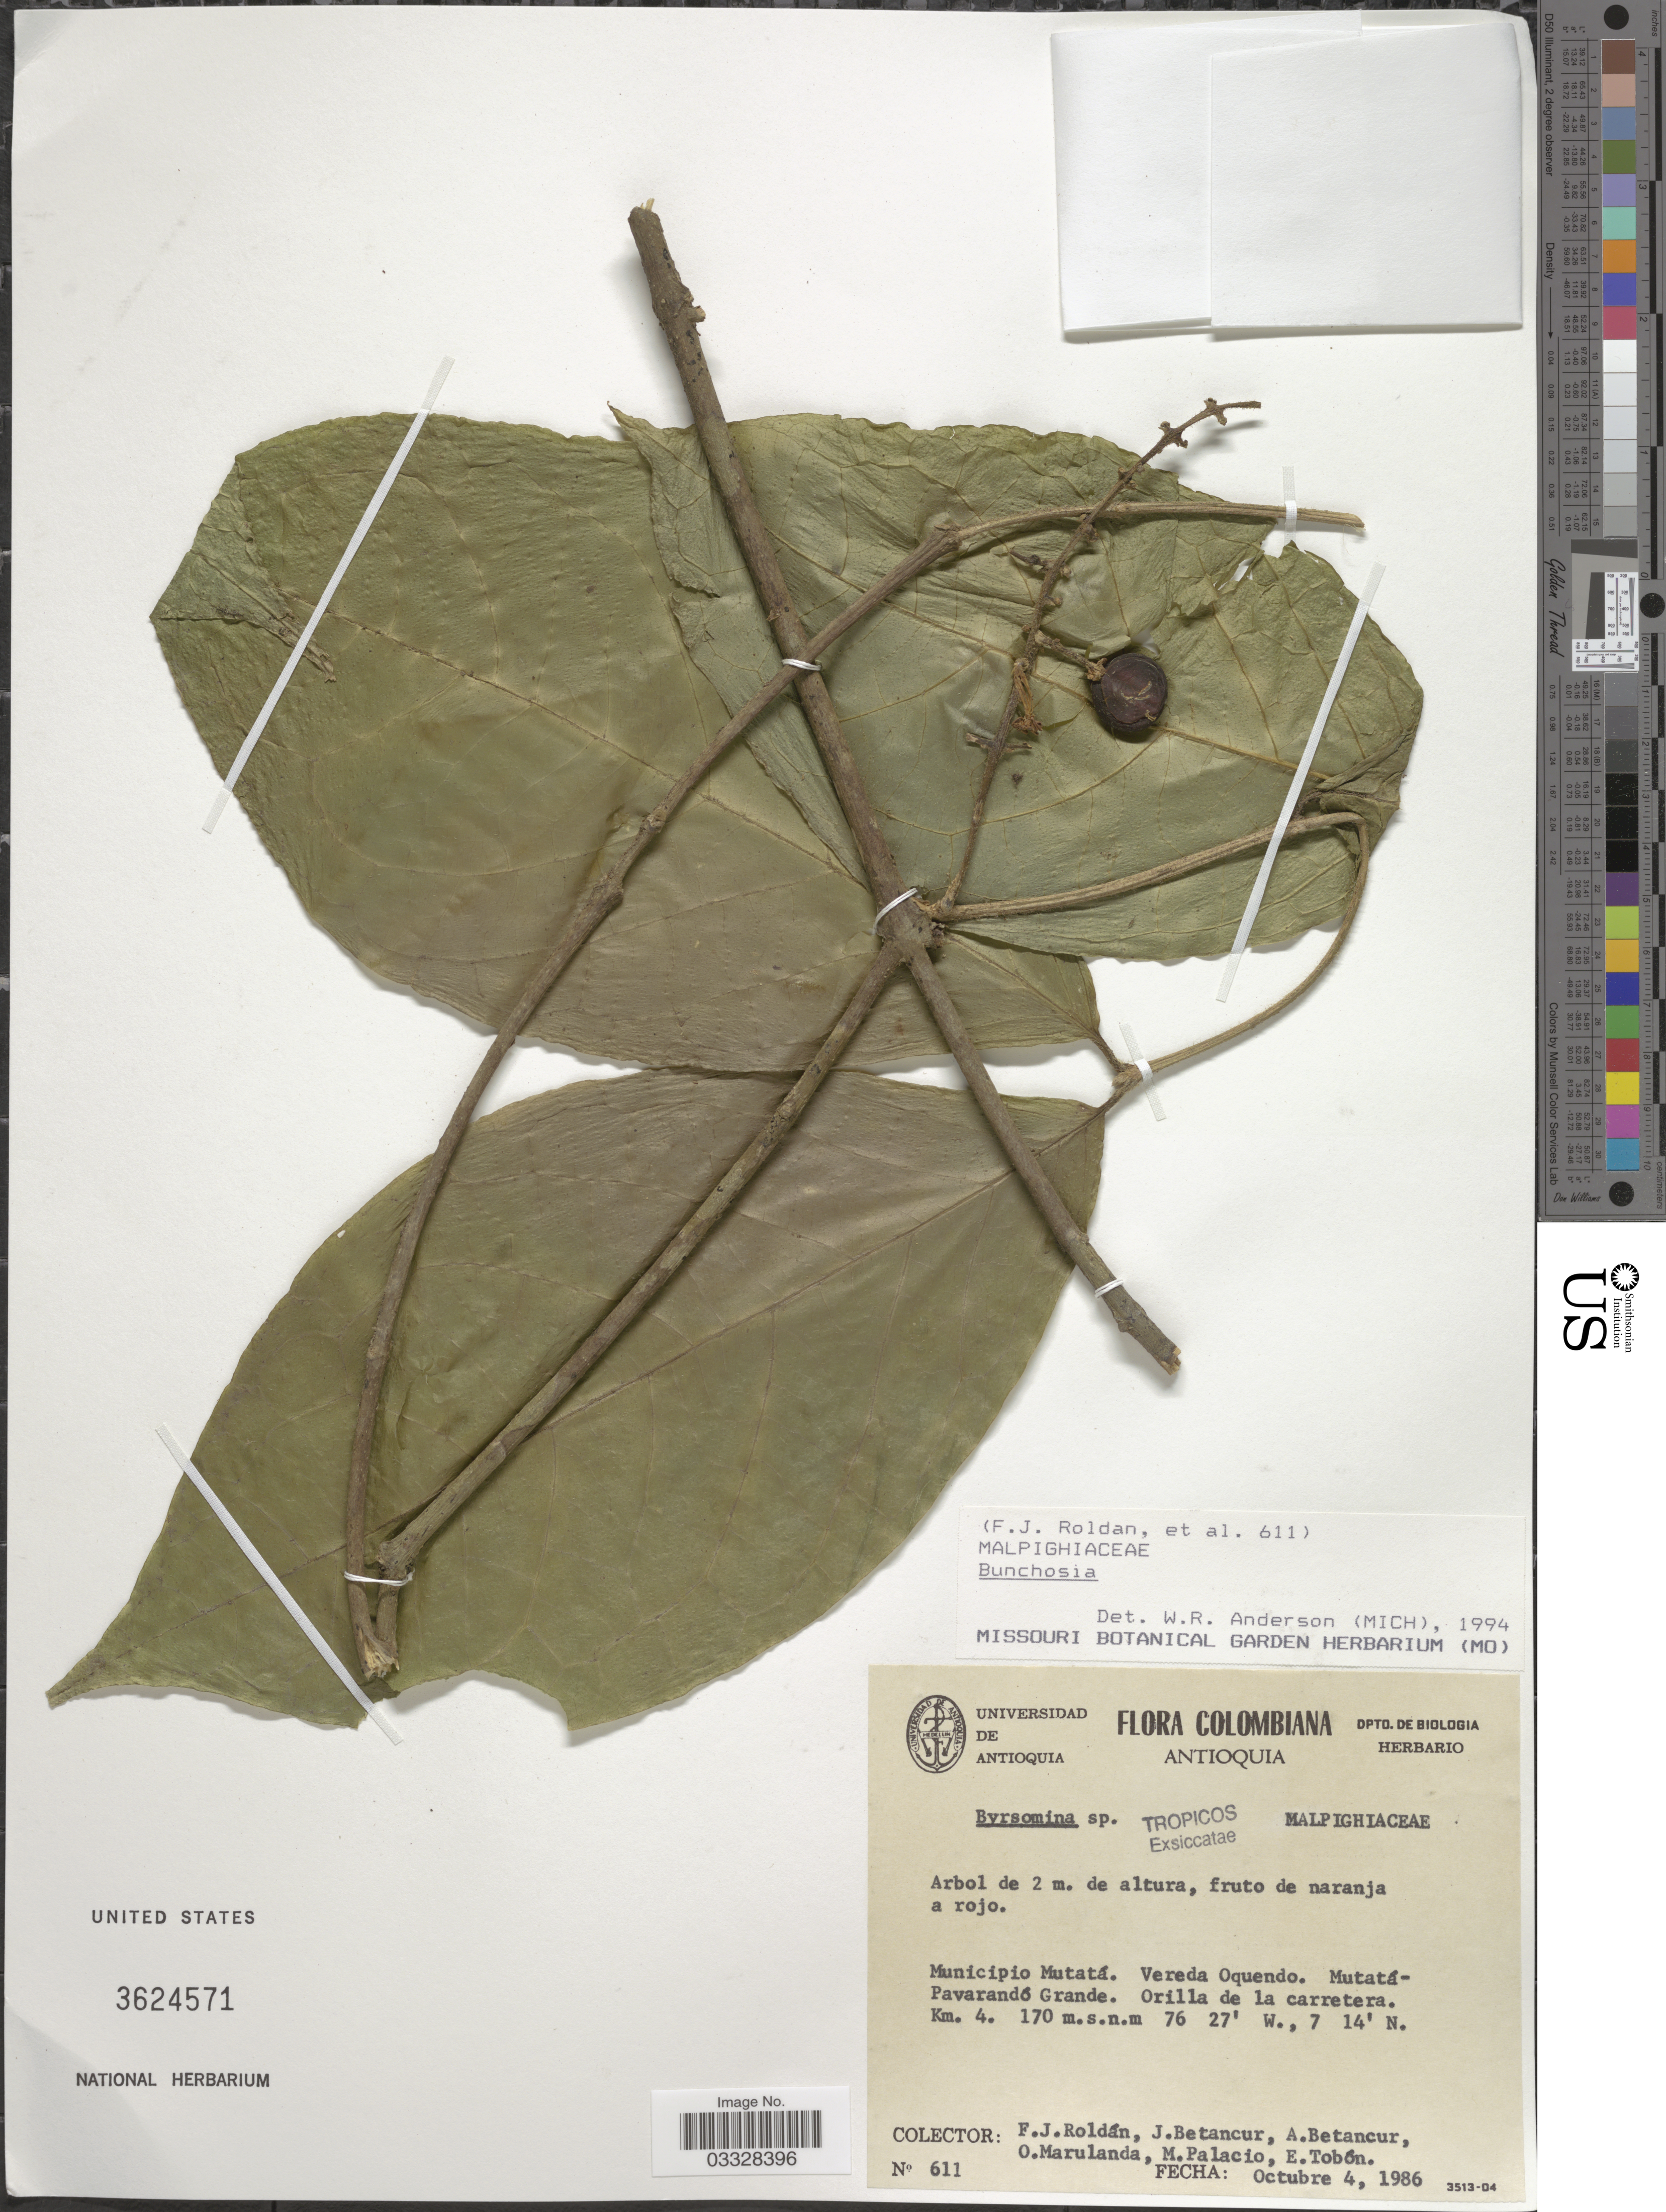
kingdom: Plantae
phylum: Tracheophyta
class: Magnoliopsida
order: Malpighiales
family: Malpighiaceae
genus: Bunchosia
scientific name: Bunchosia sp.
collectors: F. J. Roldán, J. Betancur, A. Betancur, O. Marulanda & et al.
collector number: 611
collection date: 1986-10-04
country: Colombia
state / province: Antioquia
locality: Municipio Mutatá. Vereda Oquendo. Mutatá-Pavarandó Grande. Orilla de la carretera. Km. 4.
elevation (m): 170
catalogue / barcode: US 3624571